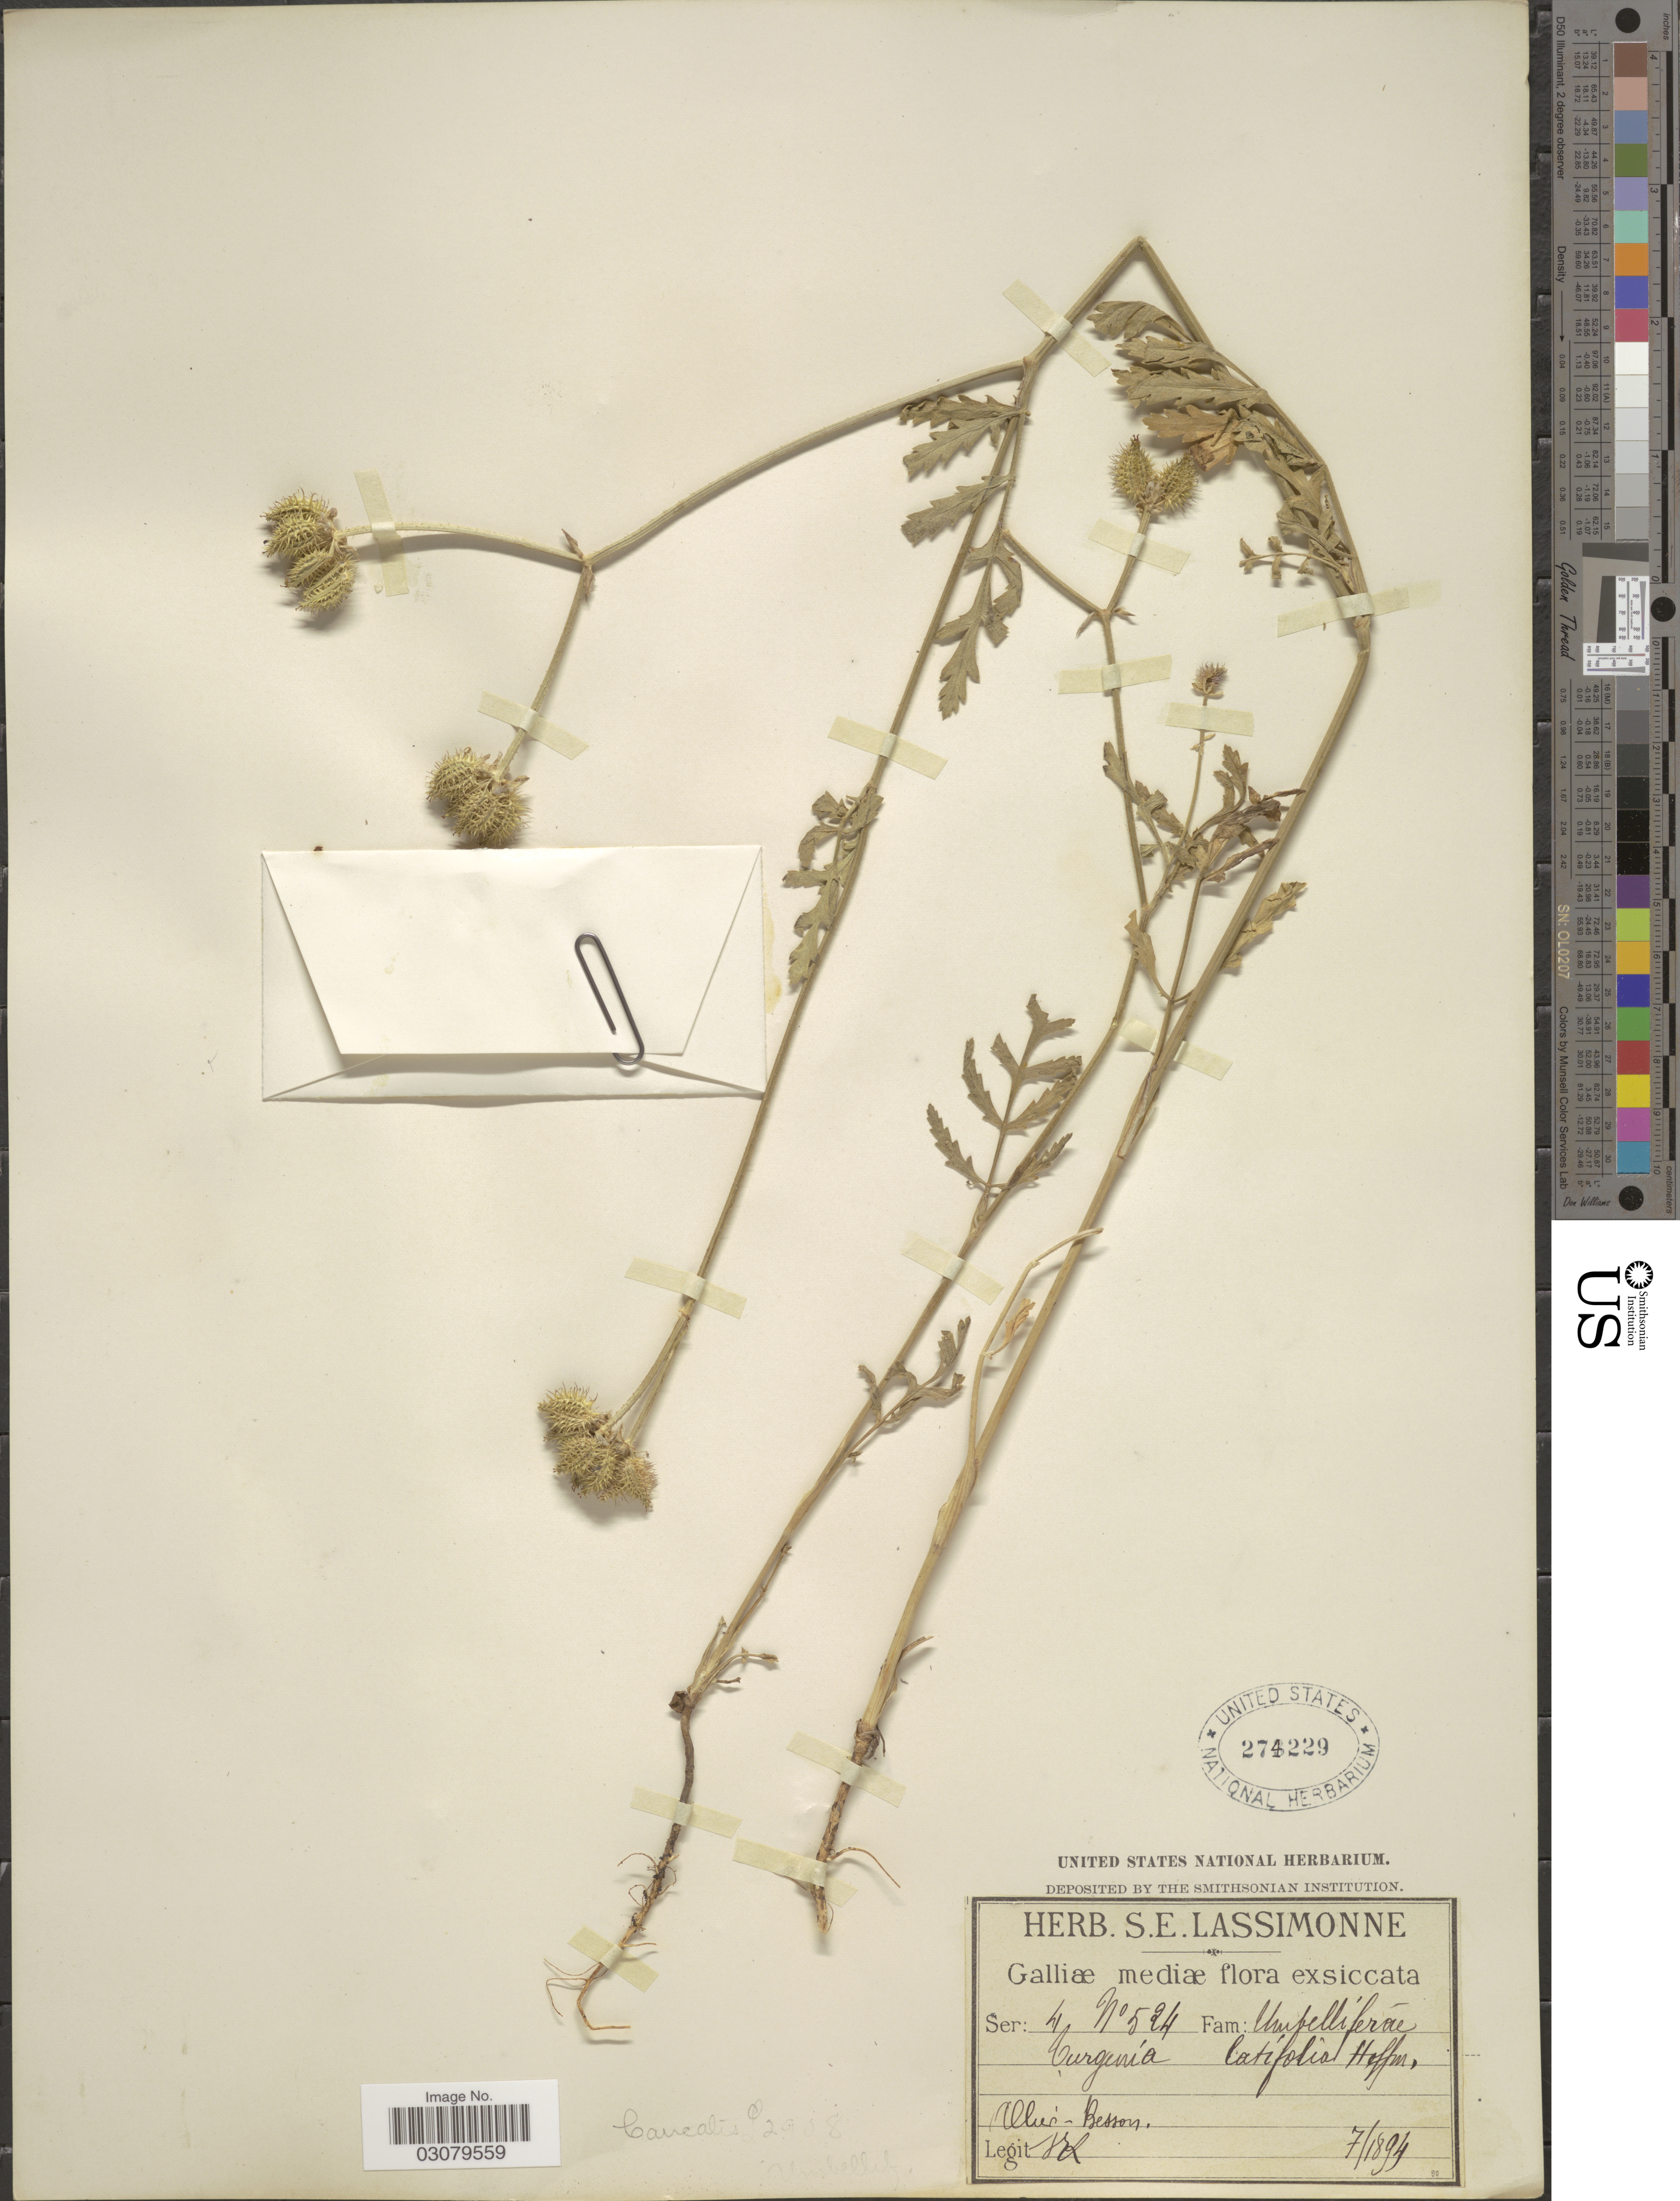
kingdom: Plantae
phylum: Tracheophyta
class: Magnoliopsida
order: Apiales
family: Apiaceae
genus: Caucalis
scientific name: Caucalis latifolia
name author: L.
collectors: S. Lassimonne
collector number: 524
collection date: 1894-07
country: France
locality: Galliæ mediæ. Allier - Besson.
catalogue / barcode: US 274229